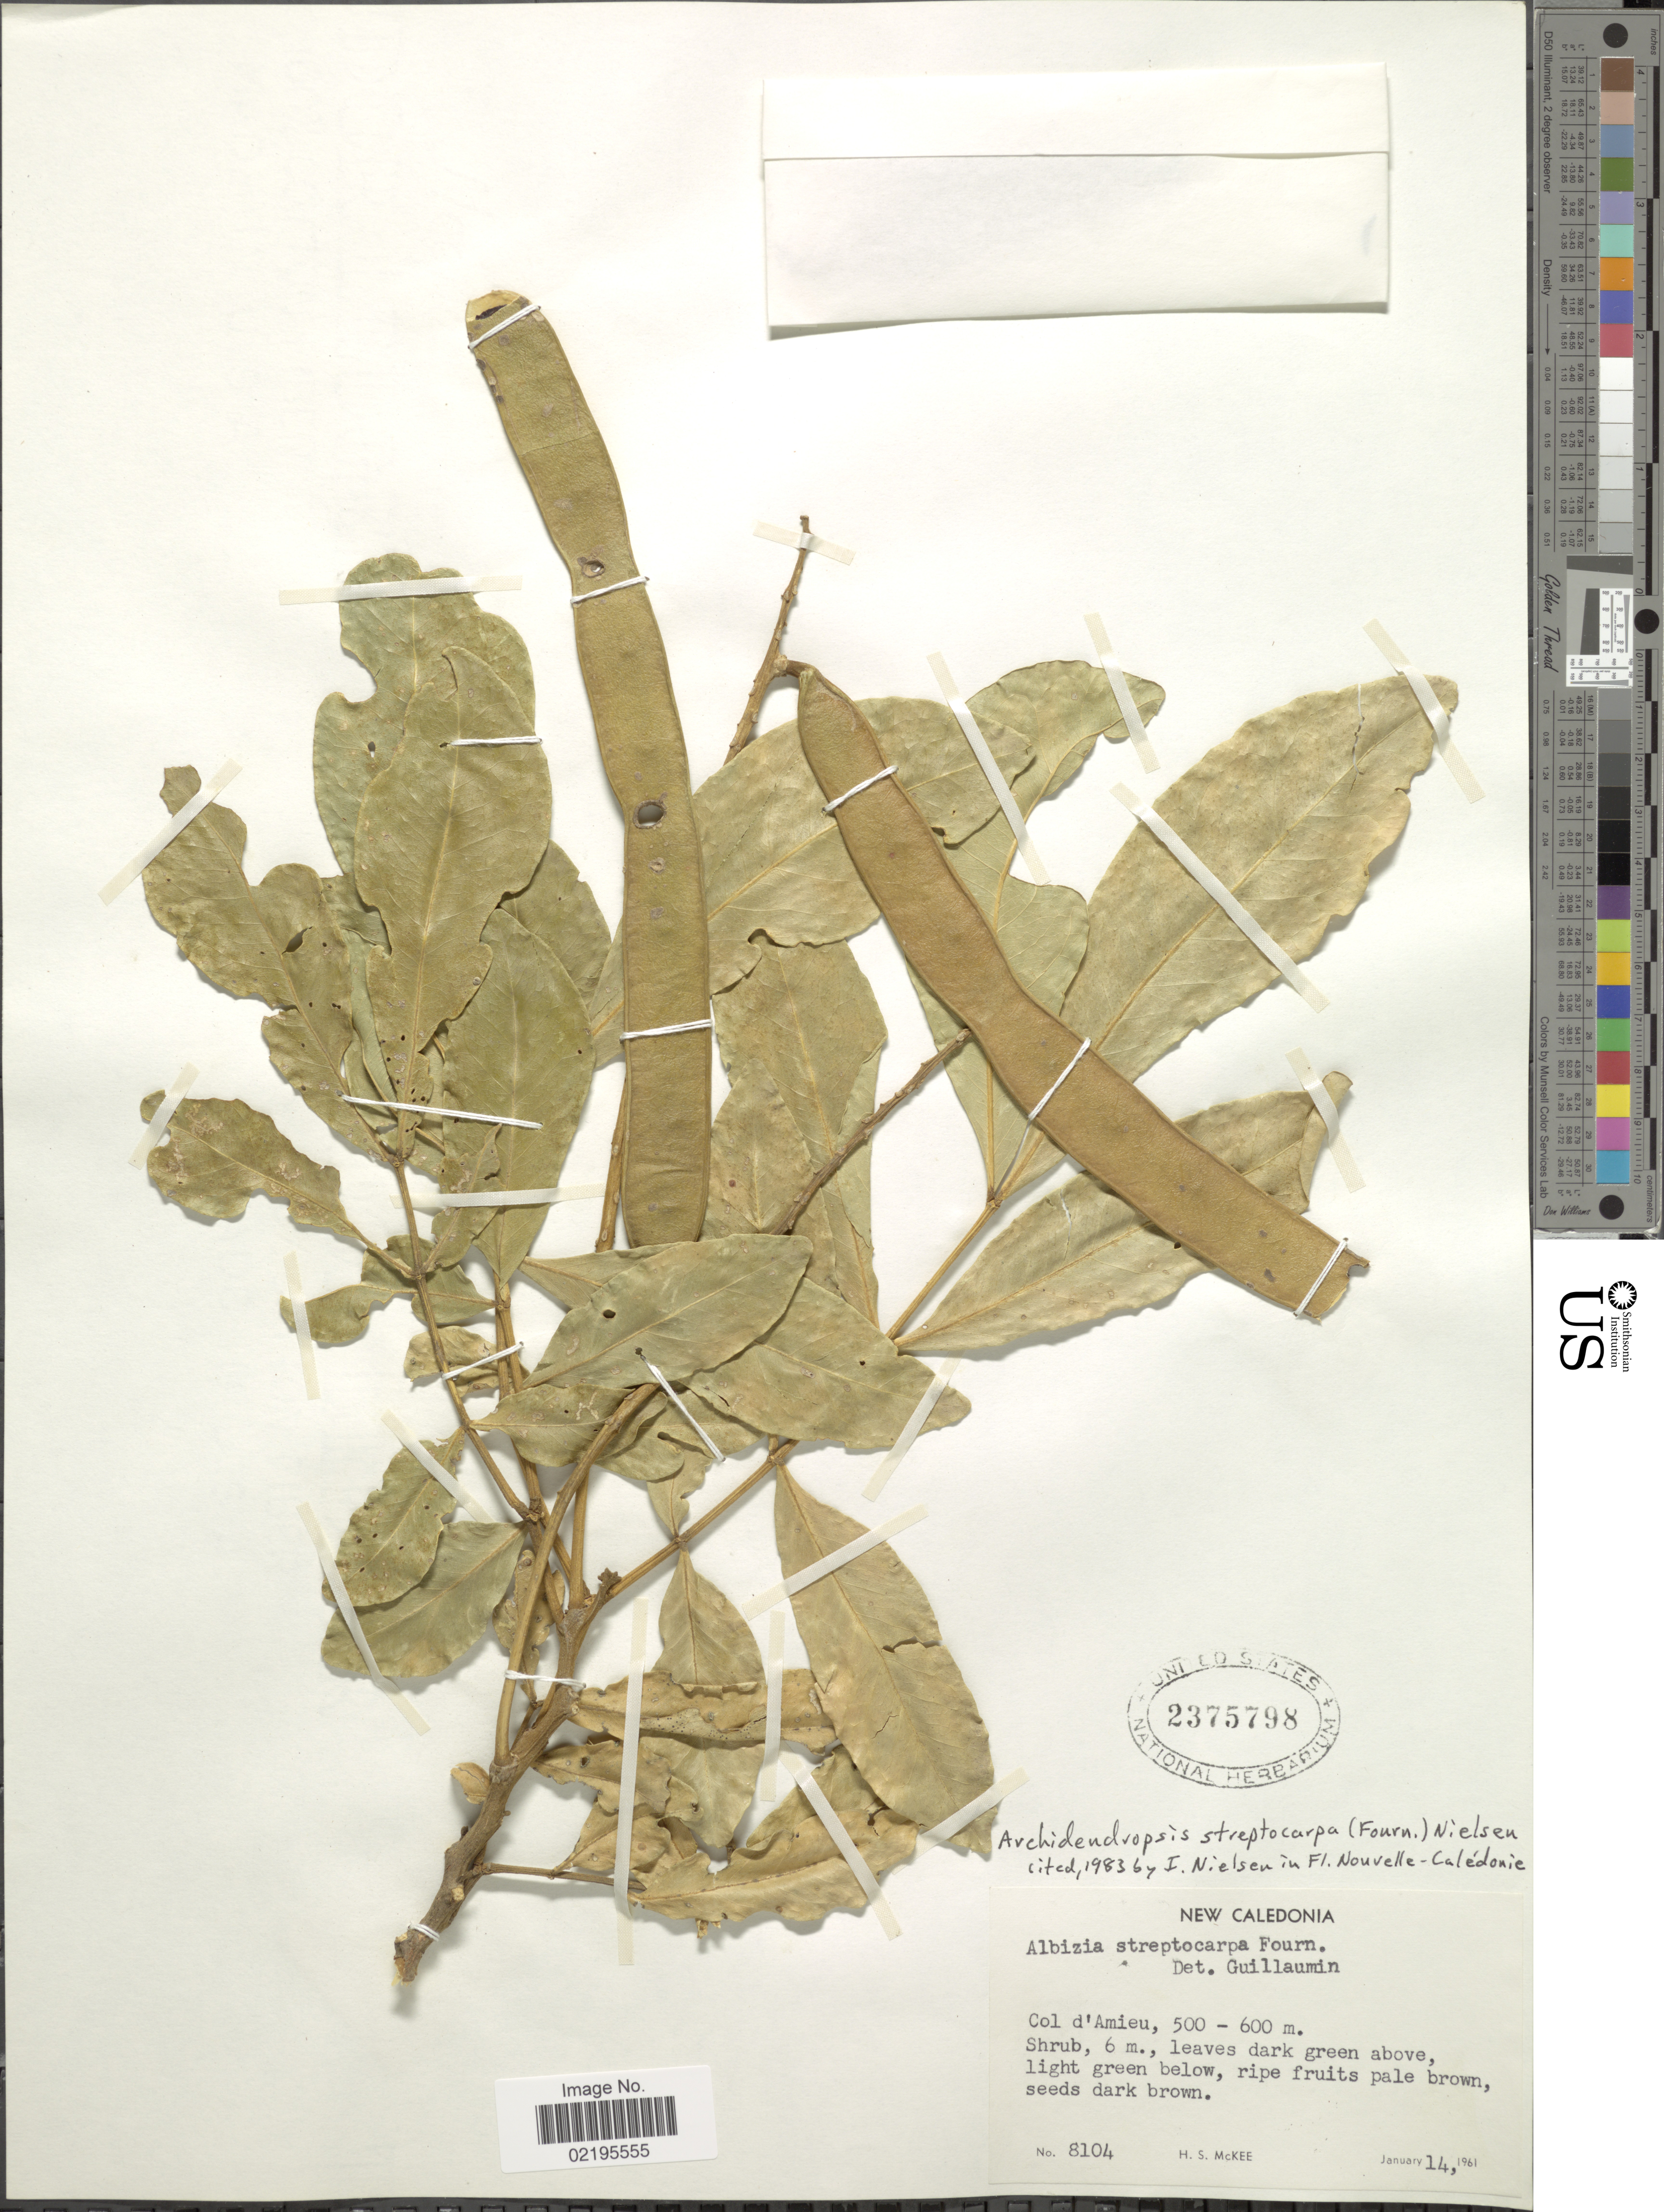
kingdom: Plantae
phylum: Tracheophyta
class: Magnoliopsida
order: Fabales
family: Fabaceae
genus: Archidendropsis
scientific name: Archidendropsis streptocarpa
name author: (E. Fourn.) I.C. Nielsen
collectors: H. S. McKee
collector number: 8104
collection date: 1961-01-14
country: New Caledonia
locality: Col d'Amieu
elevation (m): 500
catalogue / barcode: US 2375798